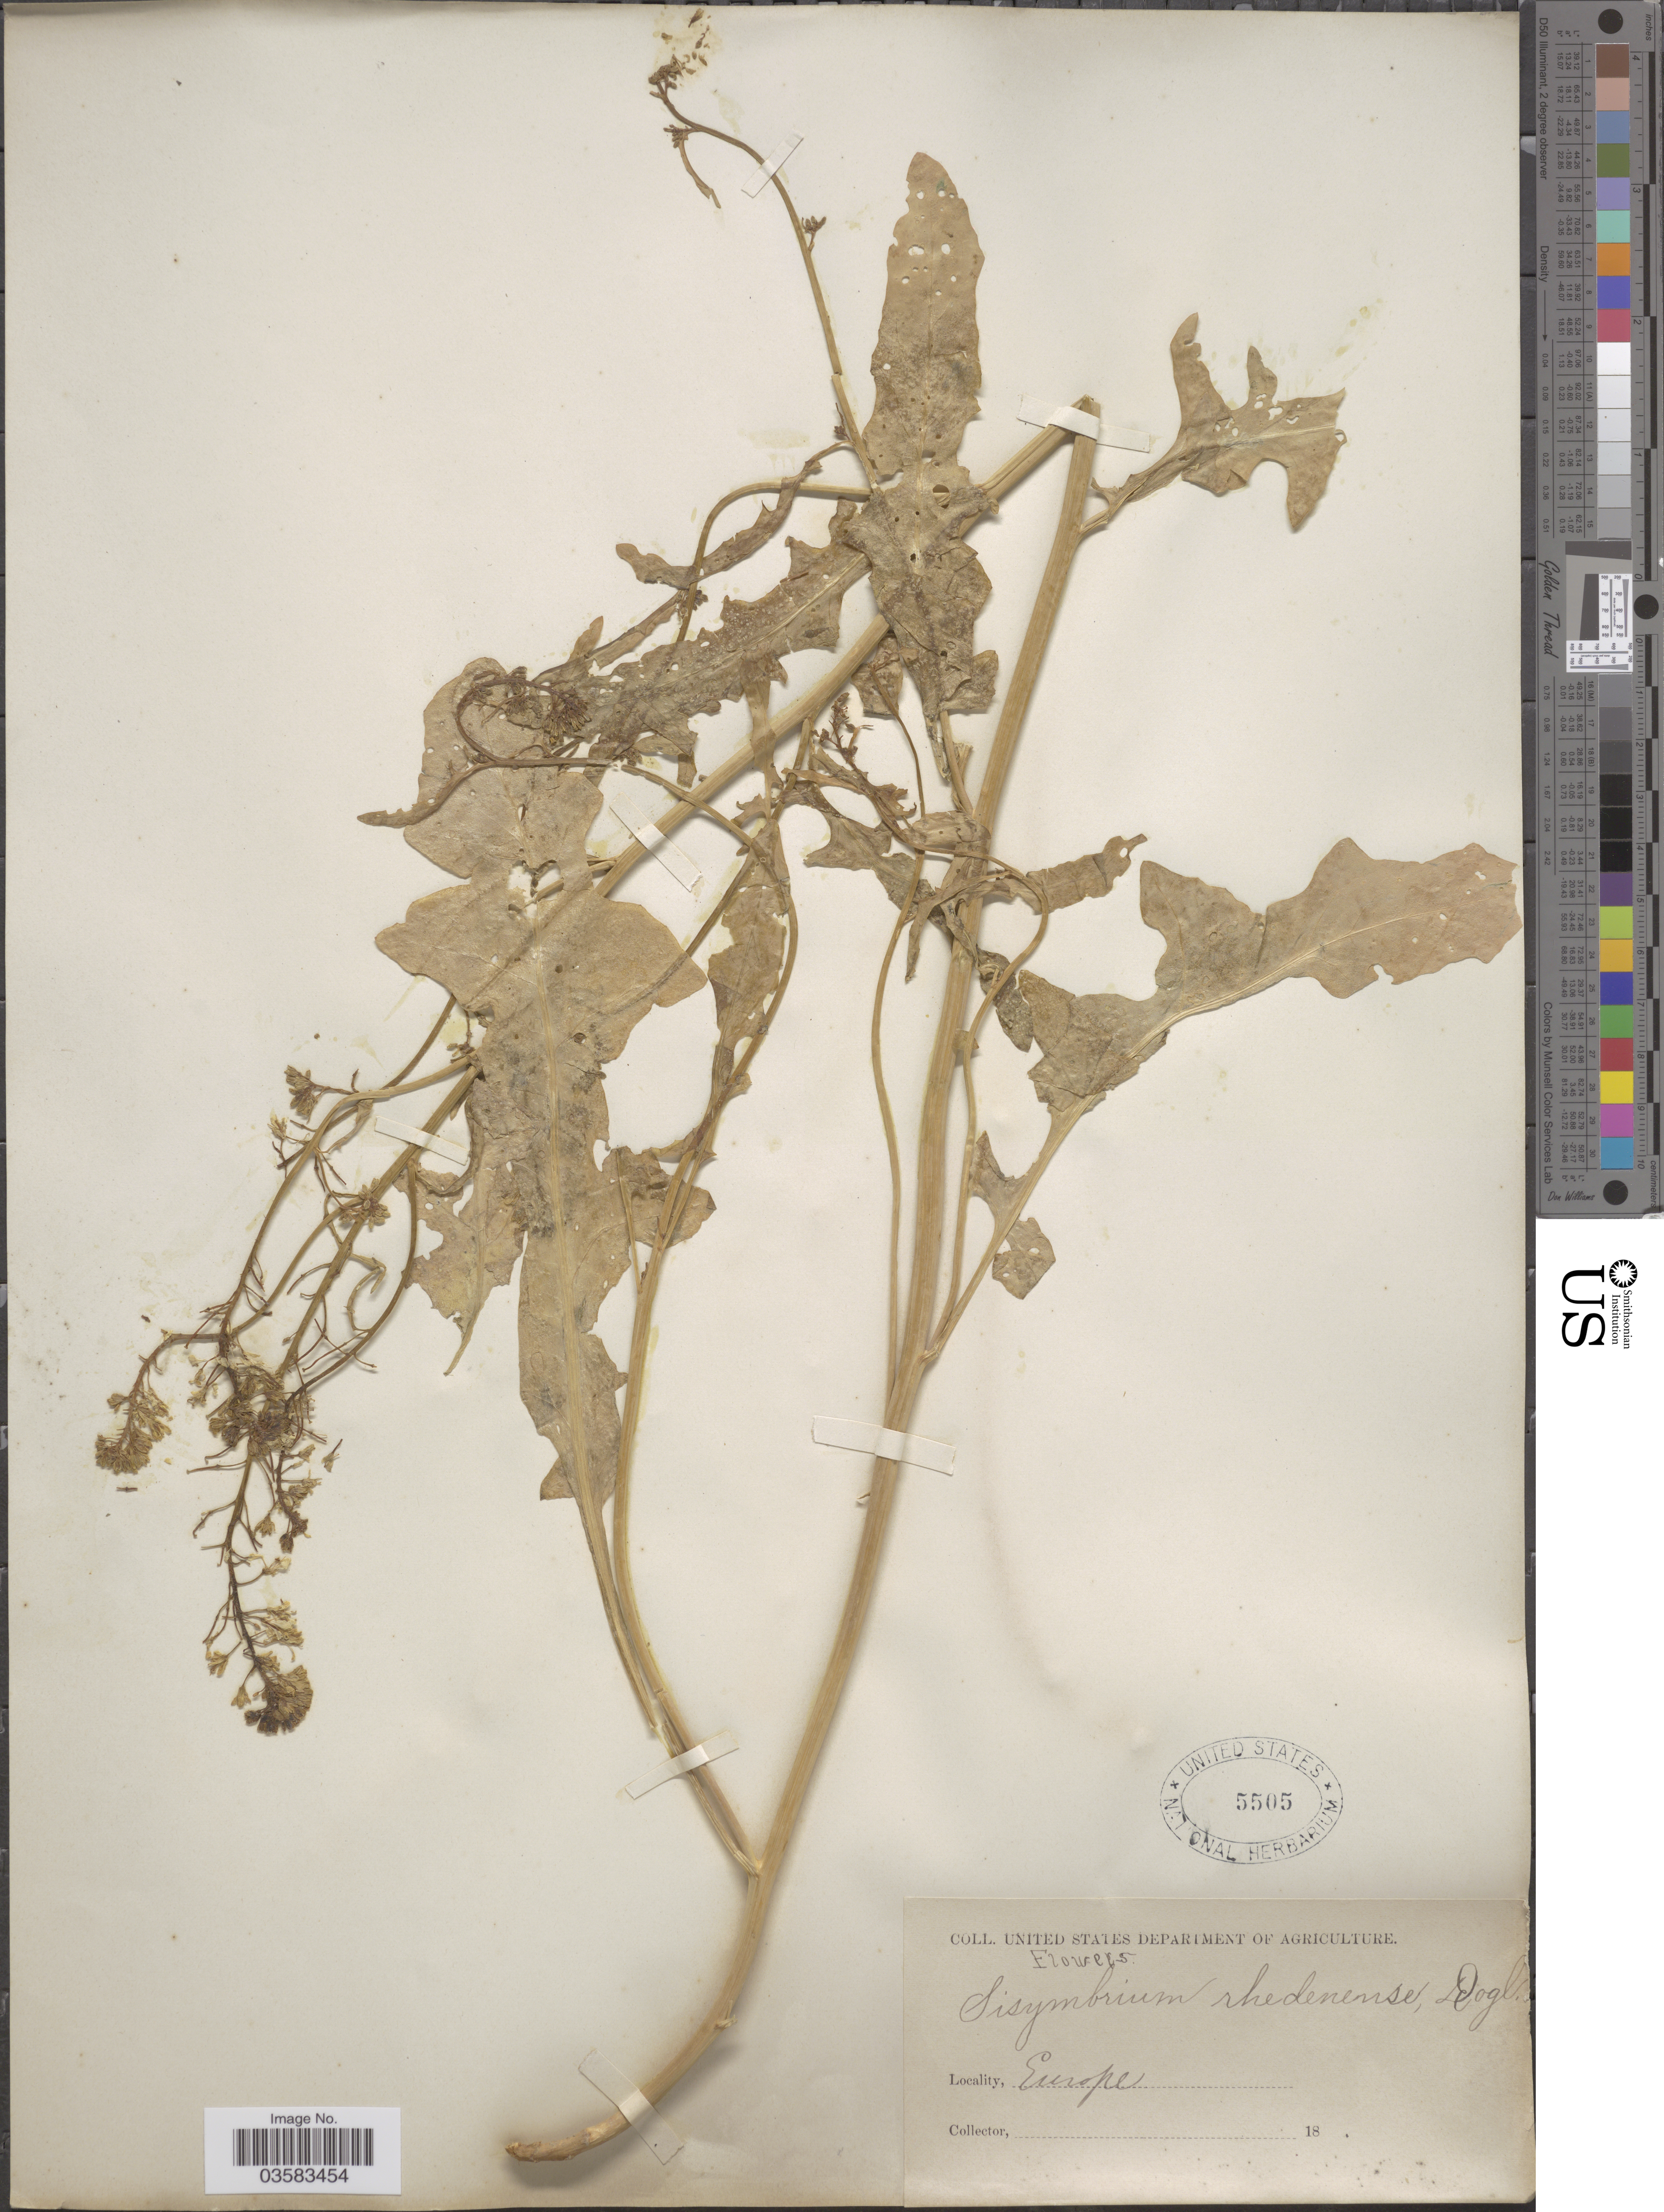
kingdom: Plantae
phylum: Tracheophyta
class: Magnoliopsida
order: Brassicales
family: Brassicaceae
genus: Sisymbrium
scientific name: Sisymbrium rhedonense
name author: Degl. ex Gren. & Godr.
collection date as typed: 18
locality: Europe.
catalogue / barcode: US 5505